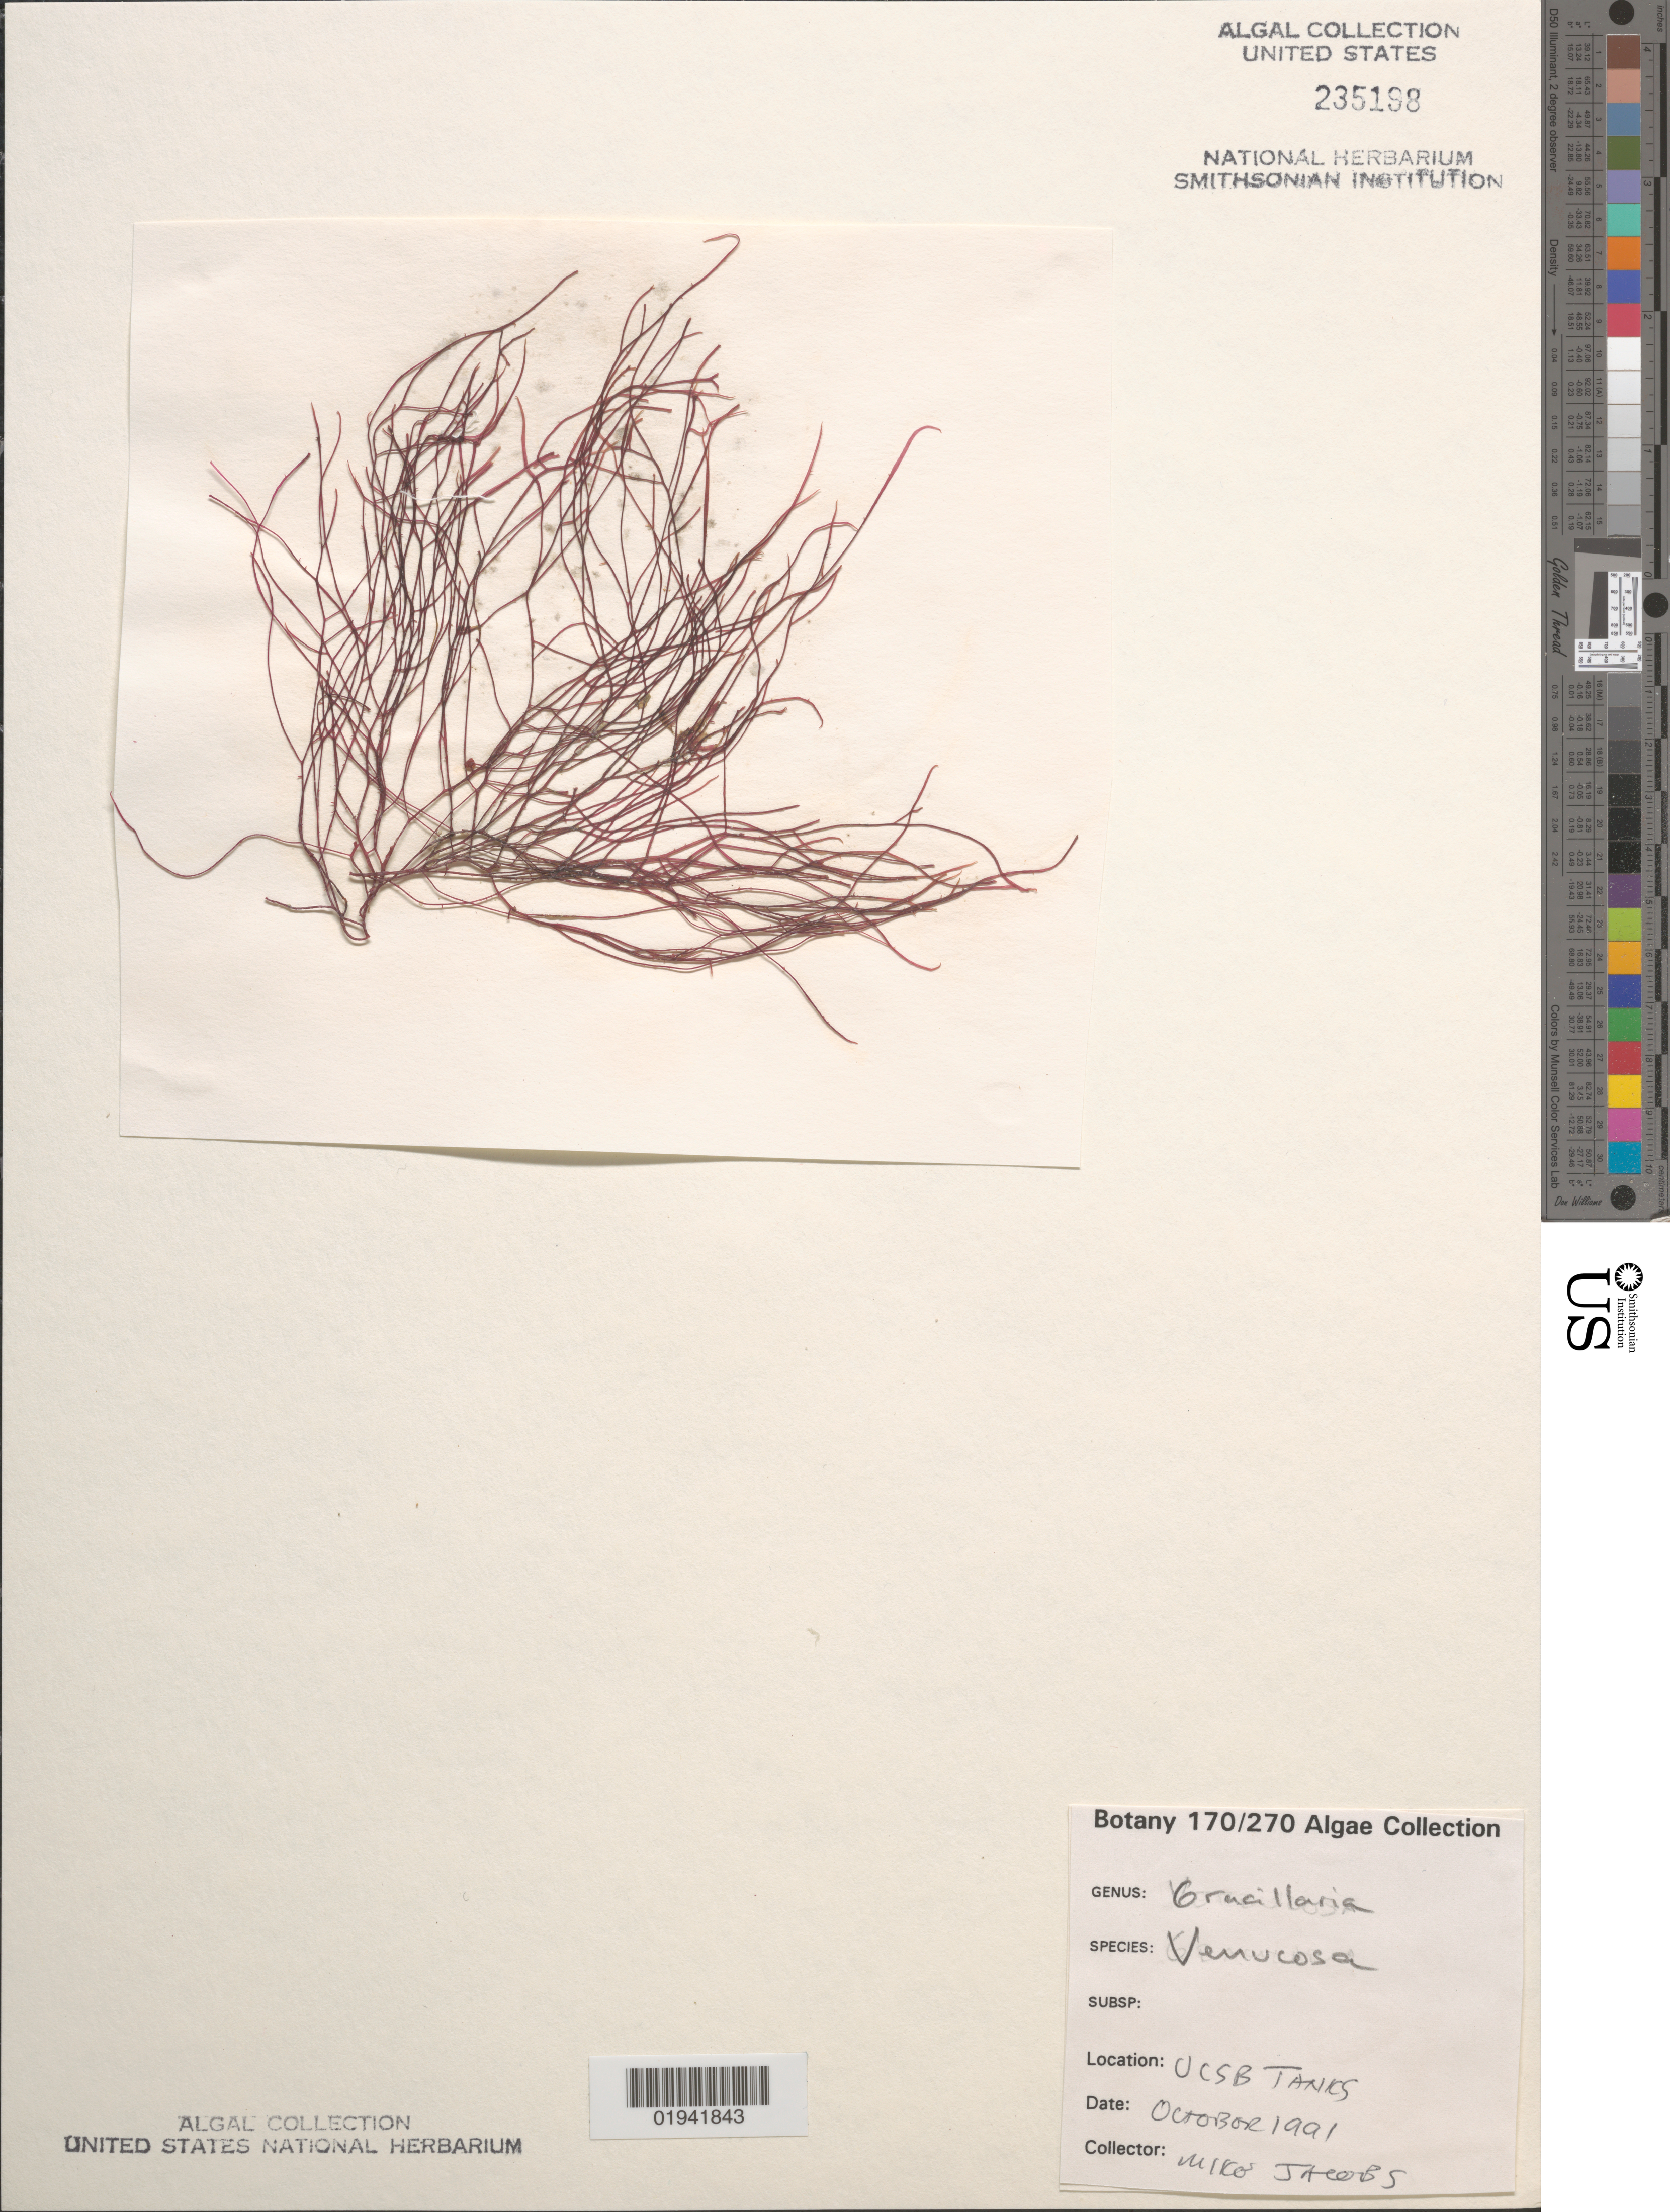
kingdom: Plantae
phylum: Rhodophyta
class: Florideophyceae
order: Gracilariales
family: Gracilariaceae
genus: Gracilariopsis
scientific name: Gracilariopsis longissima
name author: (S.G. Gmel.) Steentoft et al.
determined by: Algae name updating Project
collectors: M. Jacobs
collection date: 1991-10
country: United States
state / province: California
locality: UCSB Tanks.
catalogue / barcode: US 235198